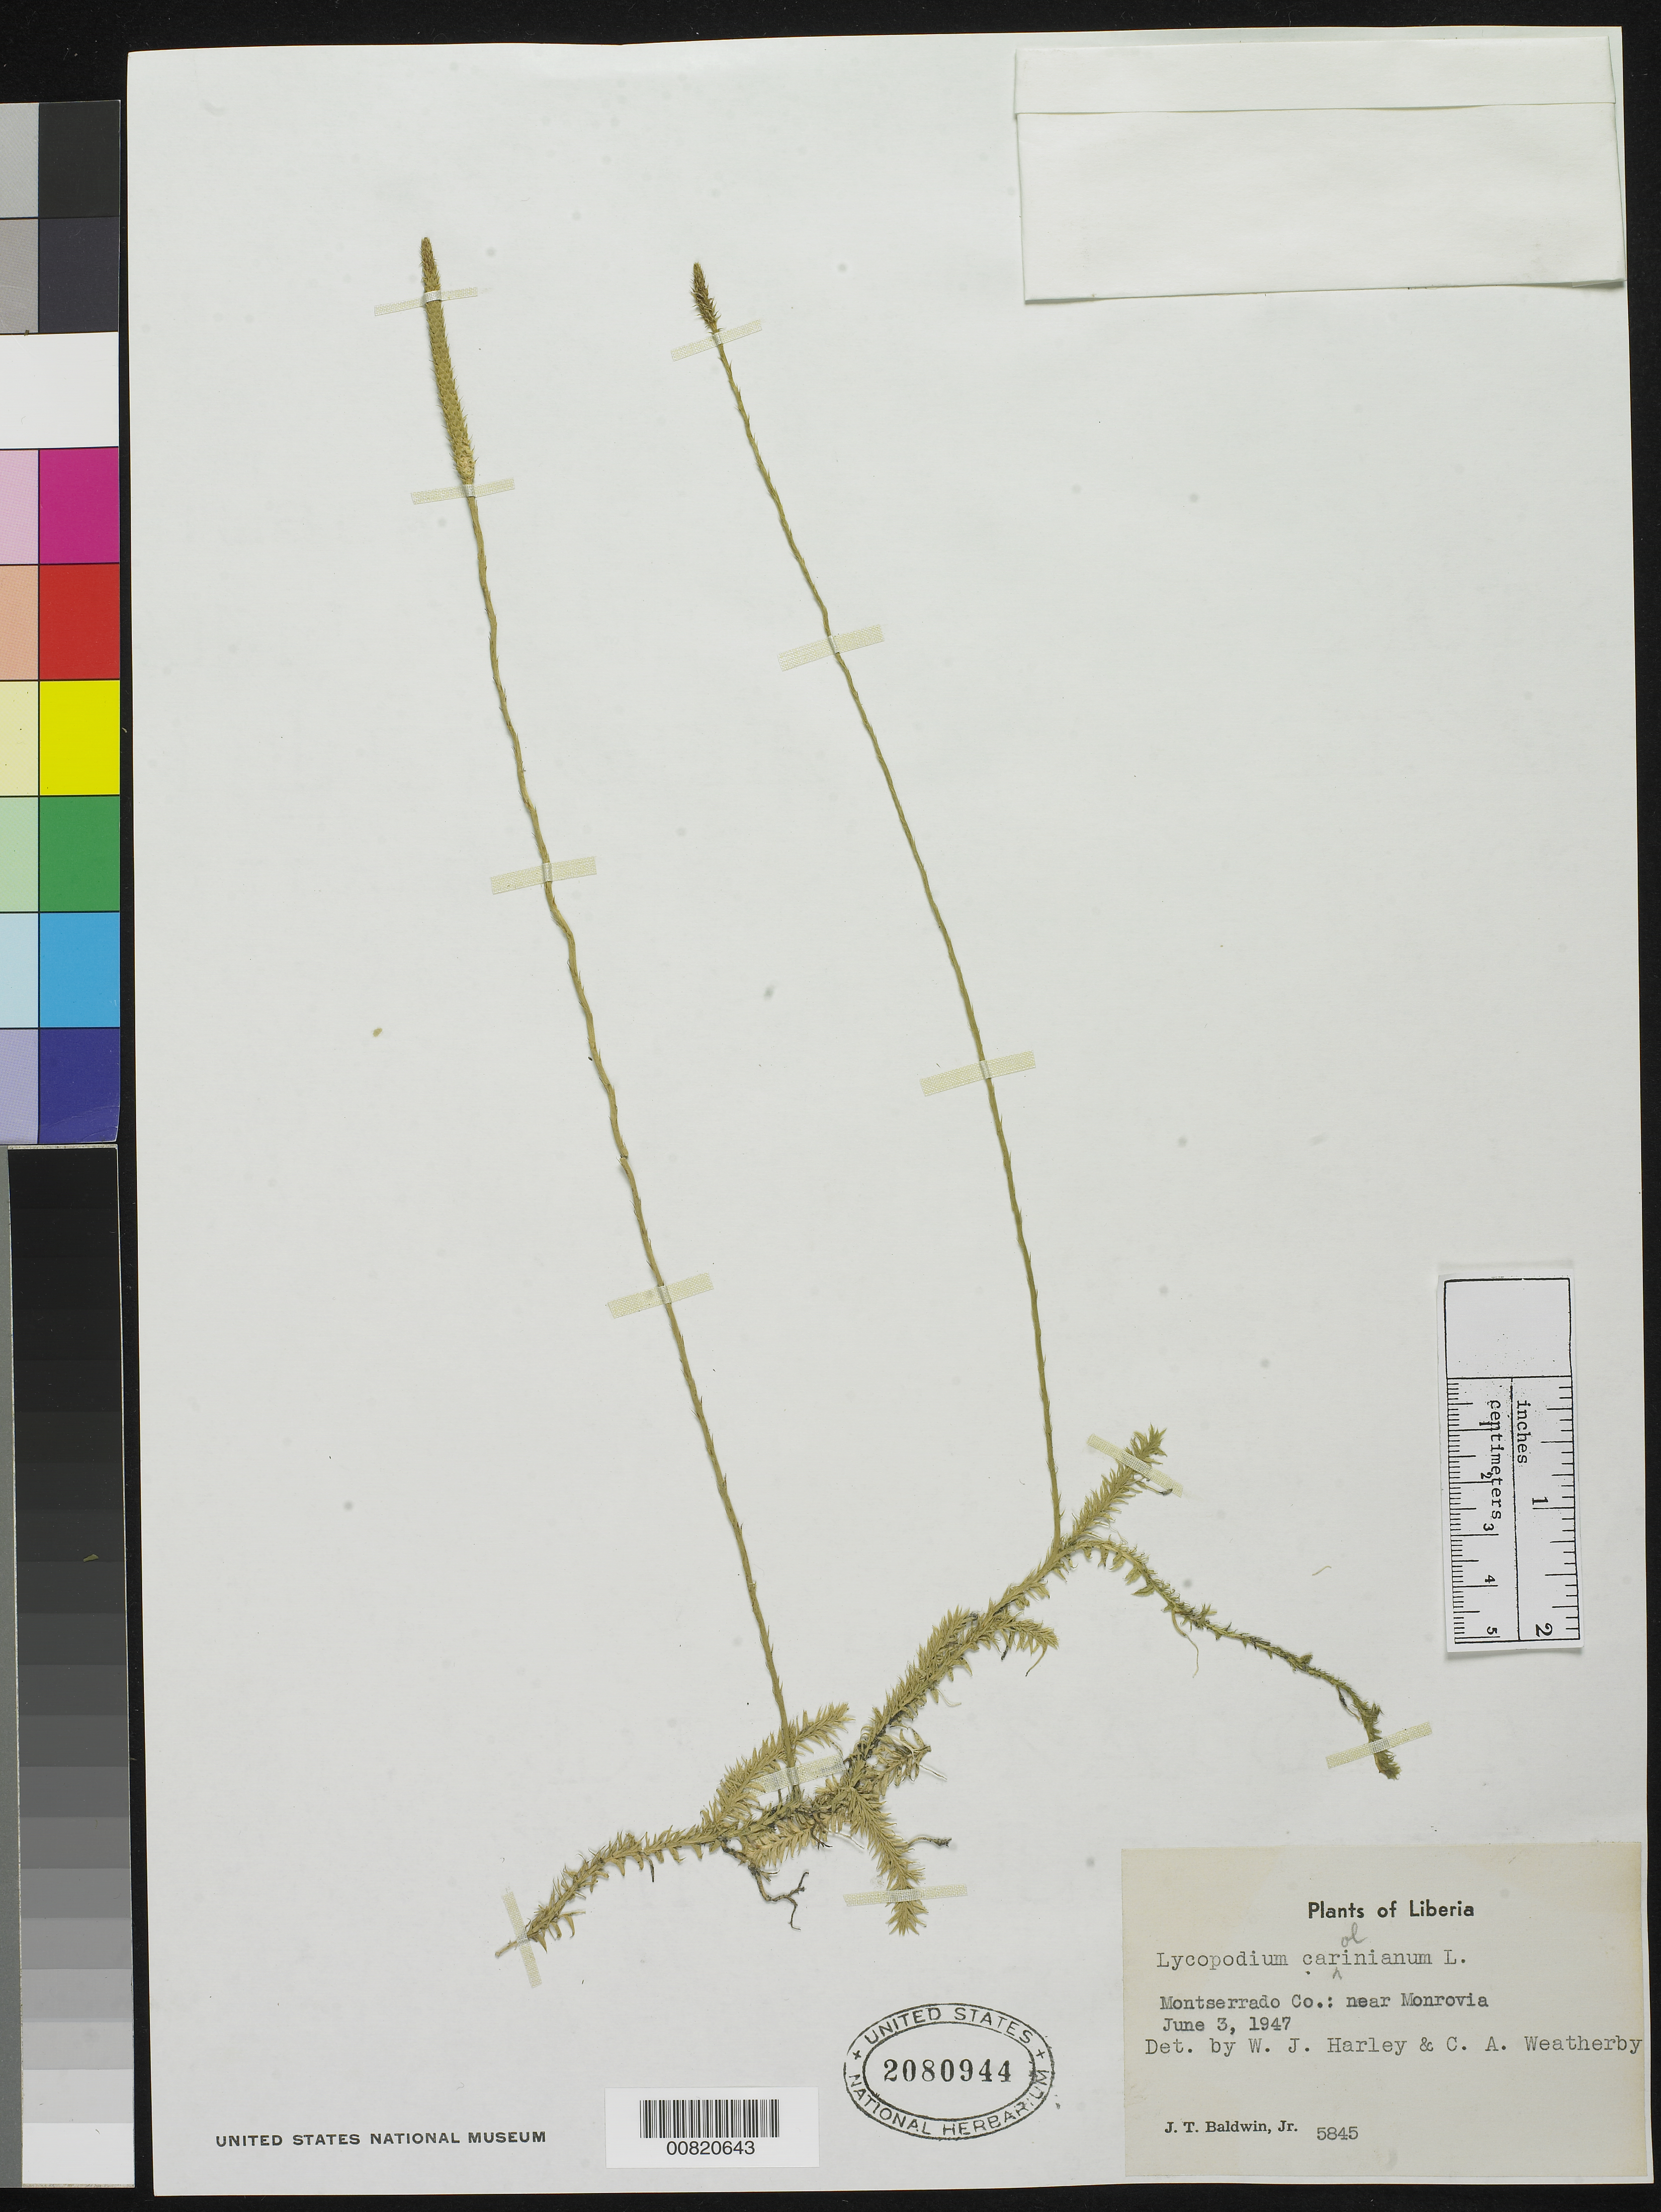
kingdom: Plantae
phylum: Tracheophyta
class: Lycopodiopsida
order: Lycopodiales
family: Lycopodiaceae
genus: Pseudolycopodiella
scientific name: Pseudolycopodiella caroliniana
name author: (L.) Holub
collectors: J. T. Baldwin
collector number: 5845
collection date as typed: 3 Jun 1947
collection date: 1947-06-03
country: Liberia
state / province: Montserrado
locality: near Monrovia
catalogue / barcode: US 2080944